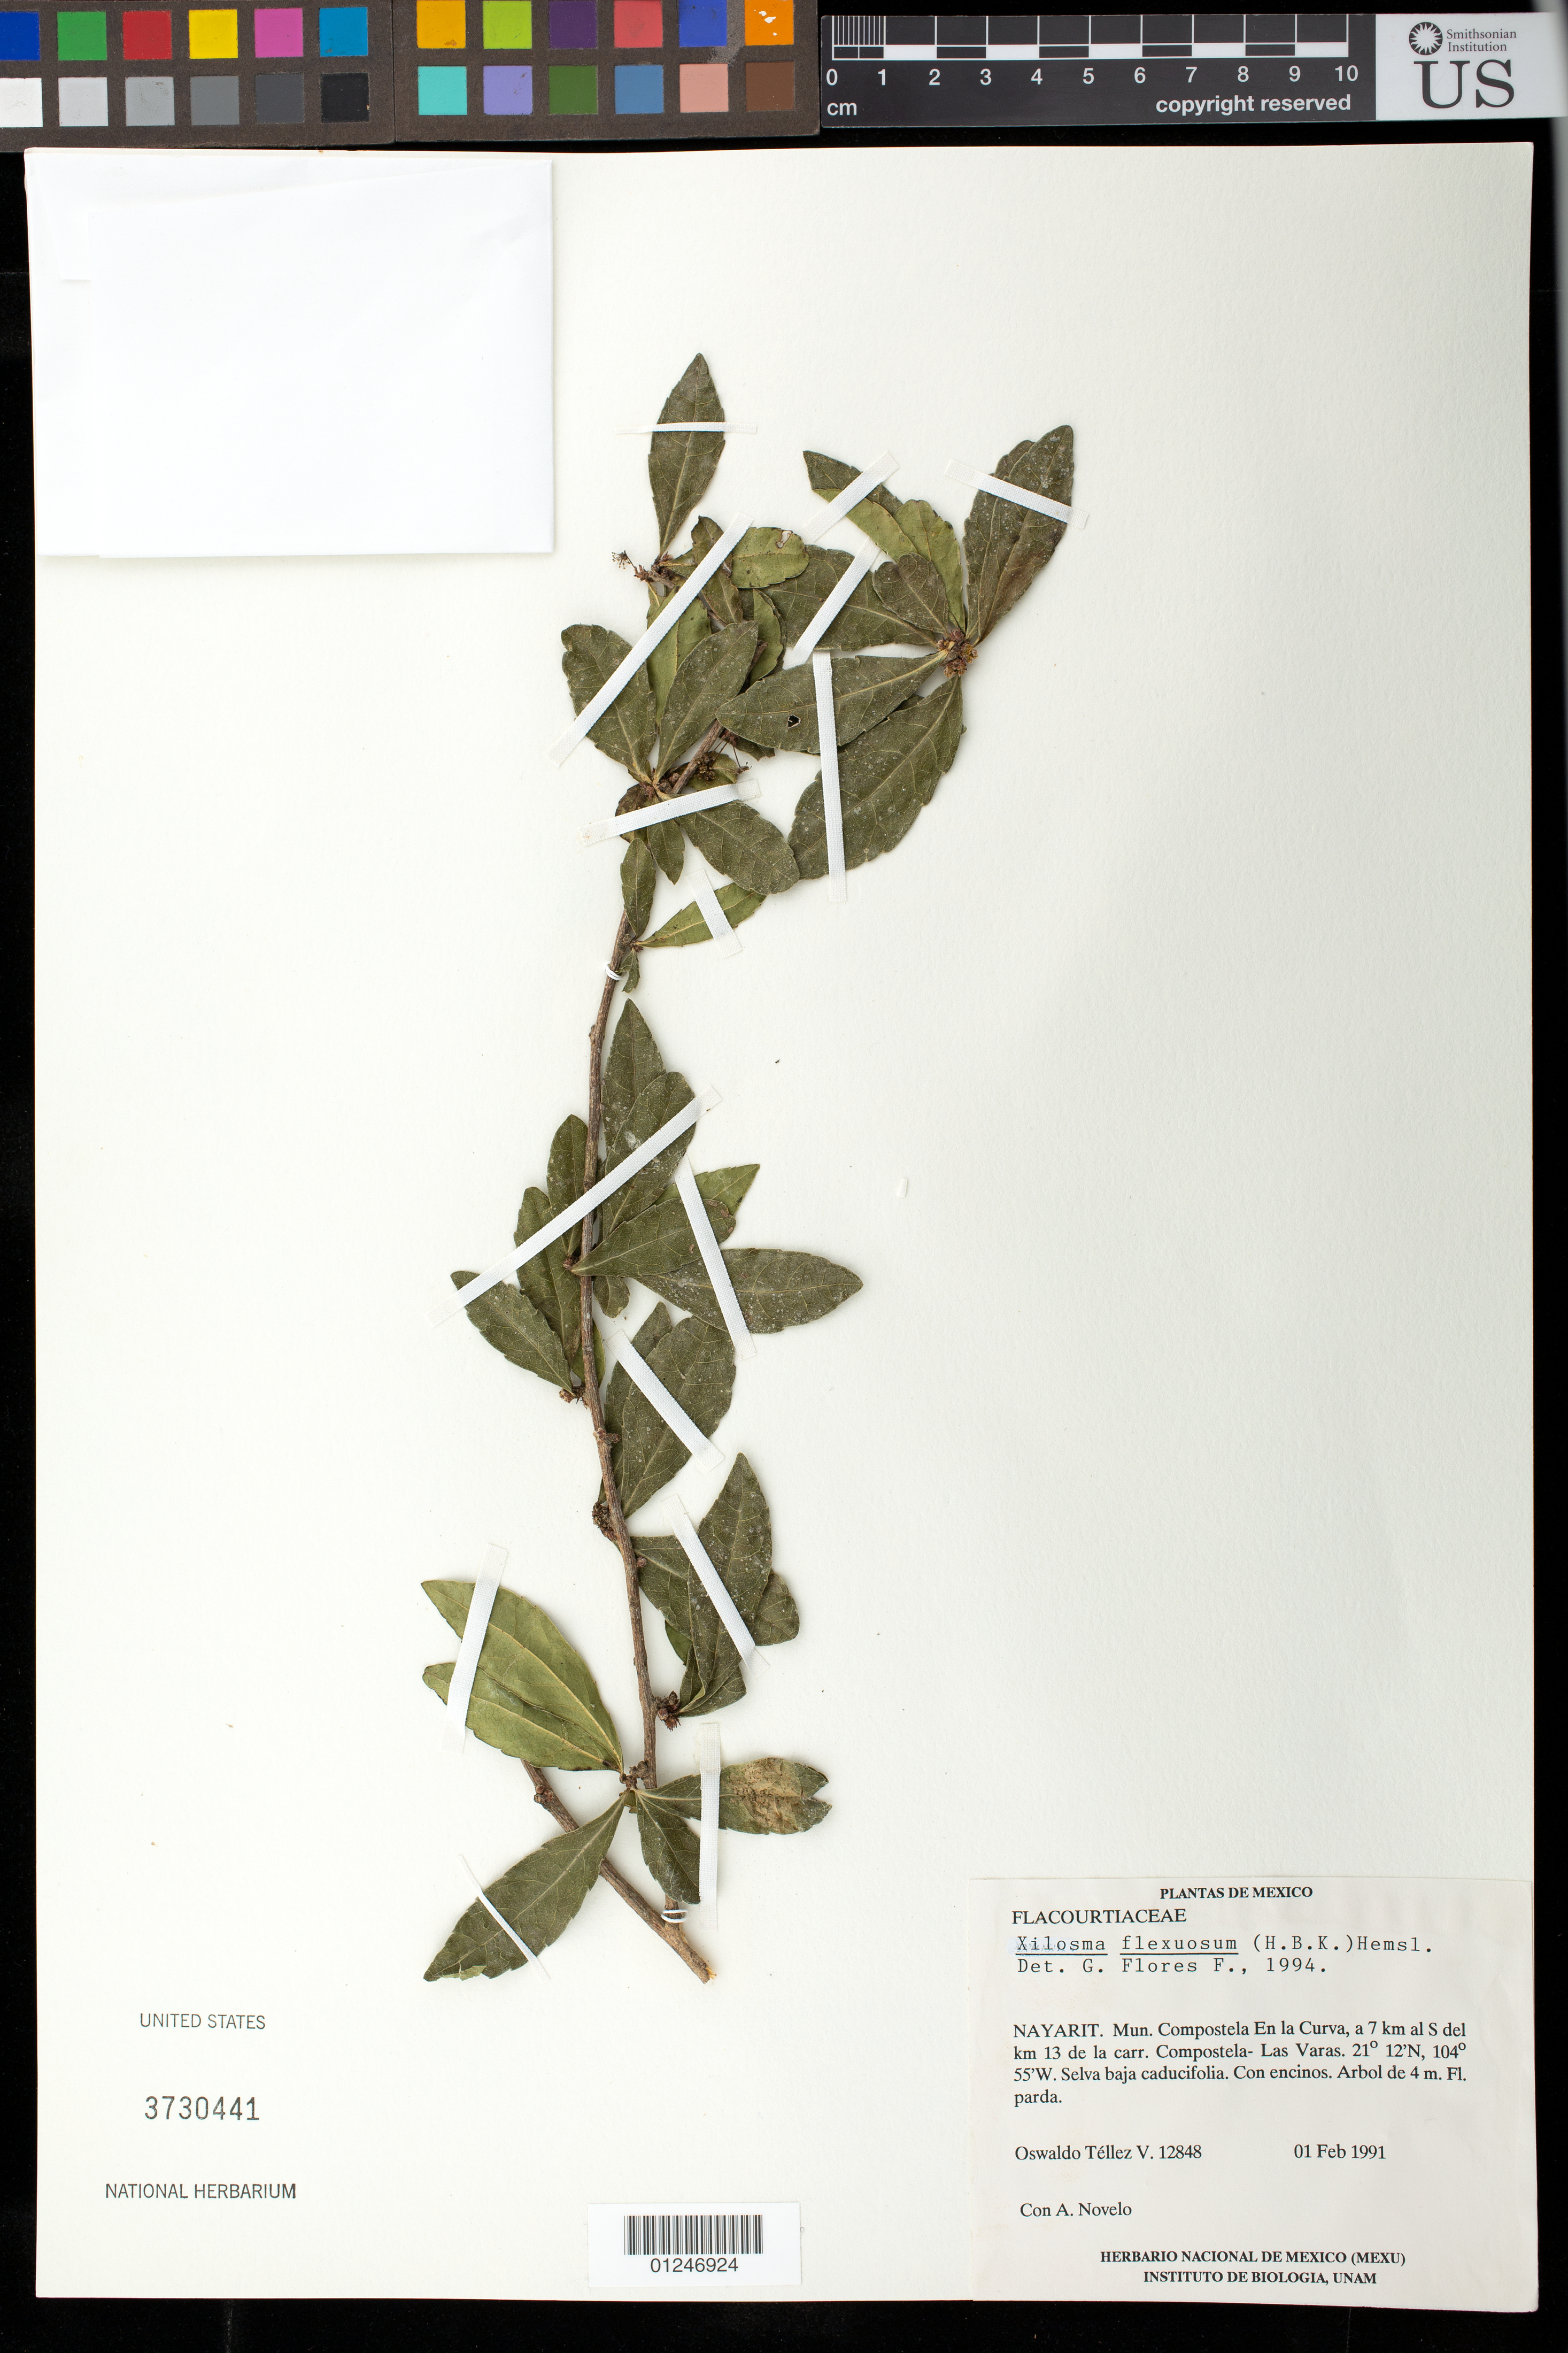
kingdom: Plantae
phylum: Tracheophyta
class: Magnoliopsida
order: Malpighiales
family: Salicaceae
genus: Xylosma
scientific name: Xylosma flexuosa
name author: (Kunth) Hemsl.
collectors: O. Tellez & A. Novelo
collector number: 12848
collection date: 1991-02-01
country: Mexico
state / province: Nayarit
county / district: Compostela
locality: En la Curva, 7 km al S del km 13 de la carr. Compostela - Las Varas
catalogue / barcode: US 3730441